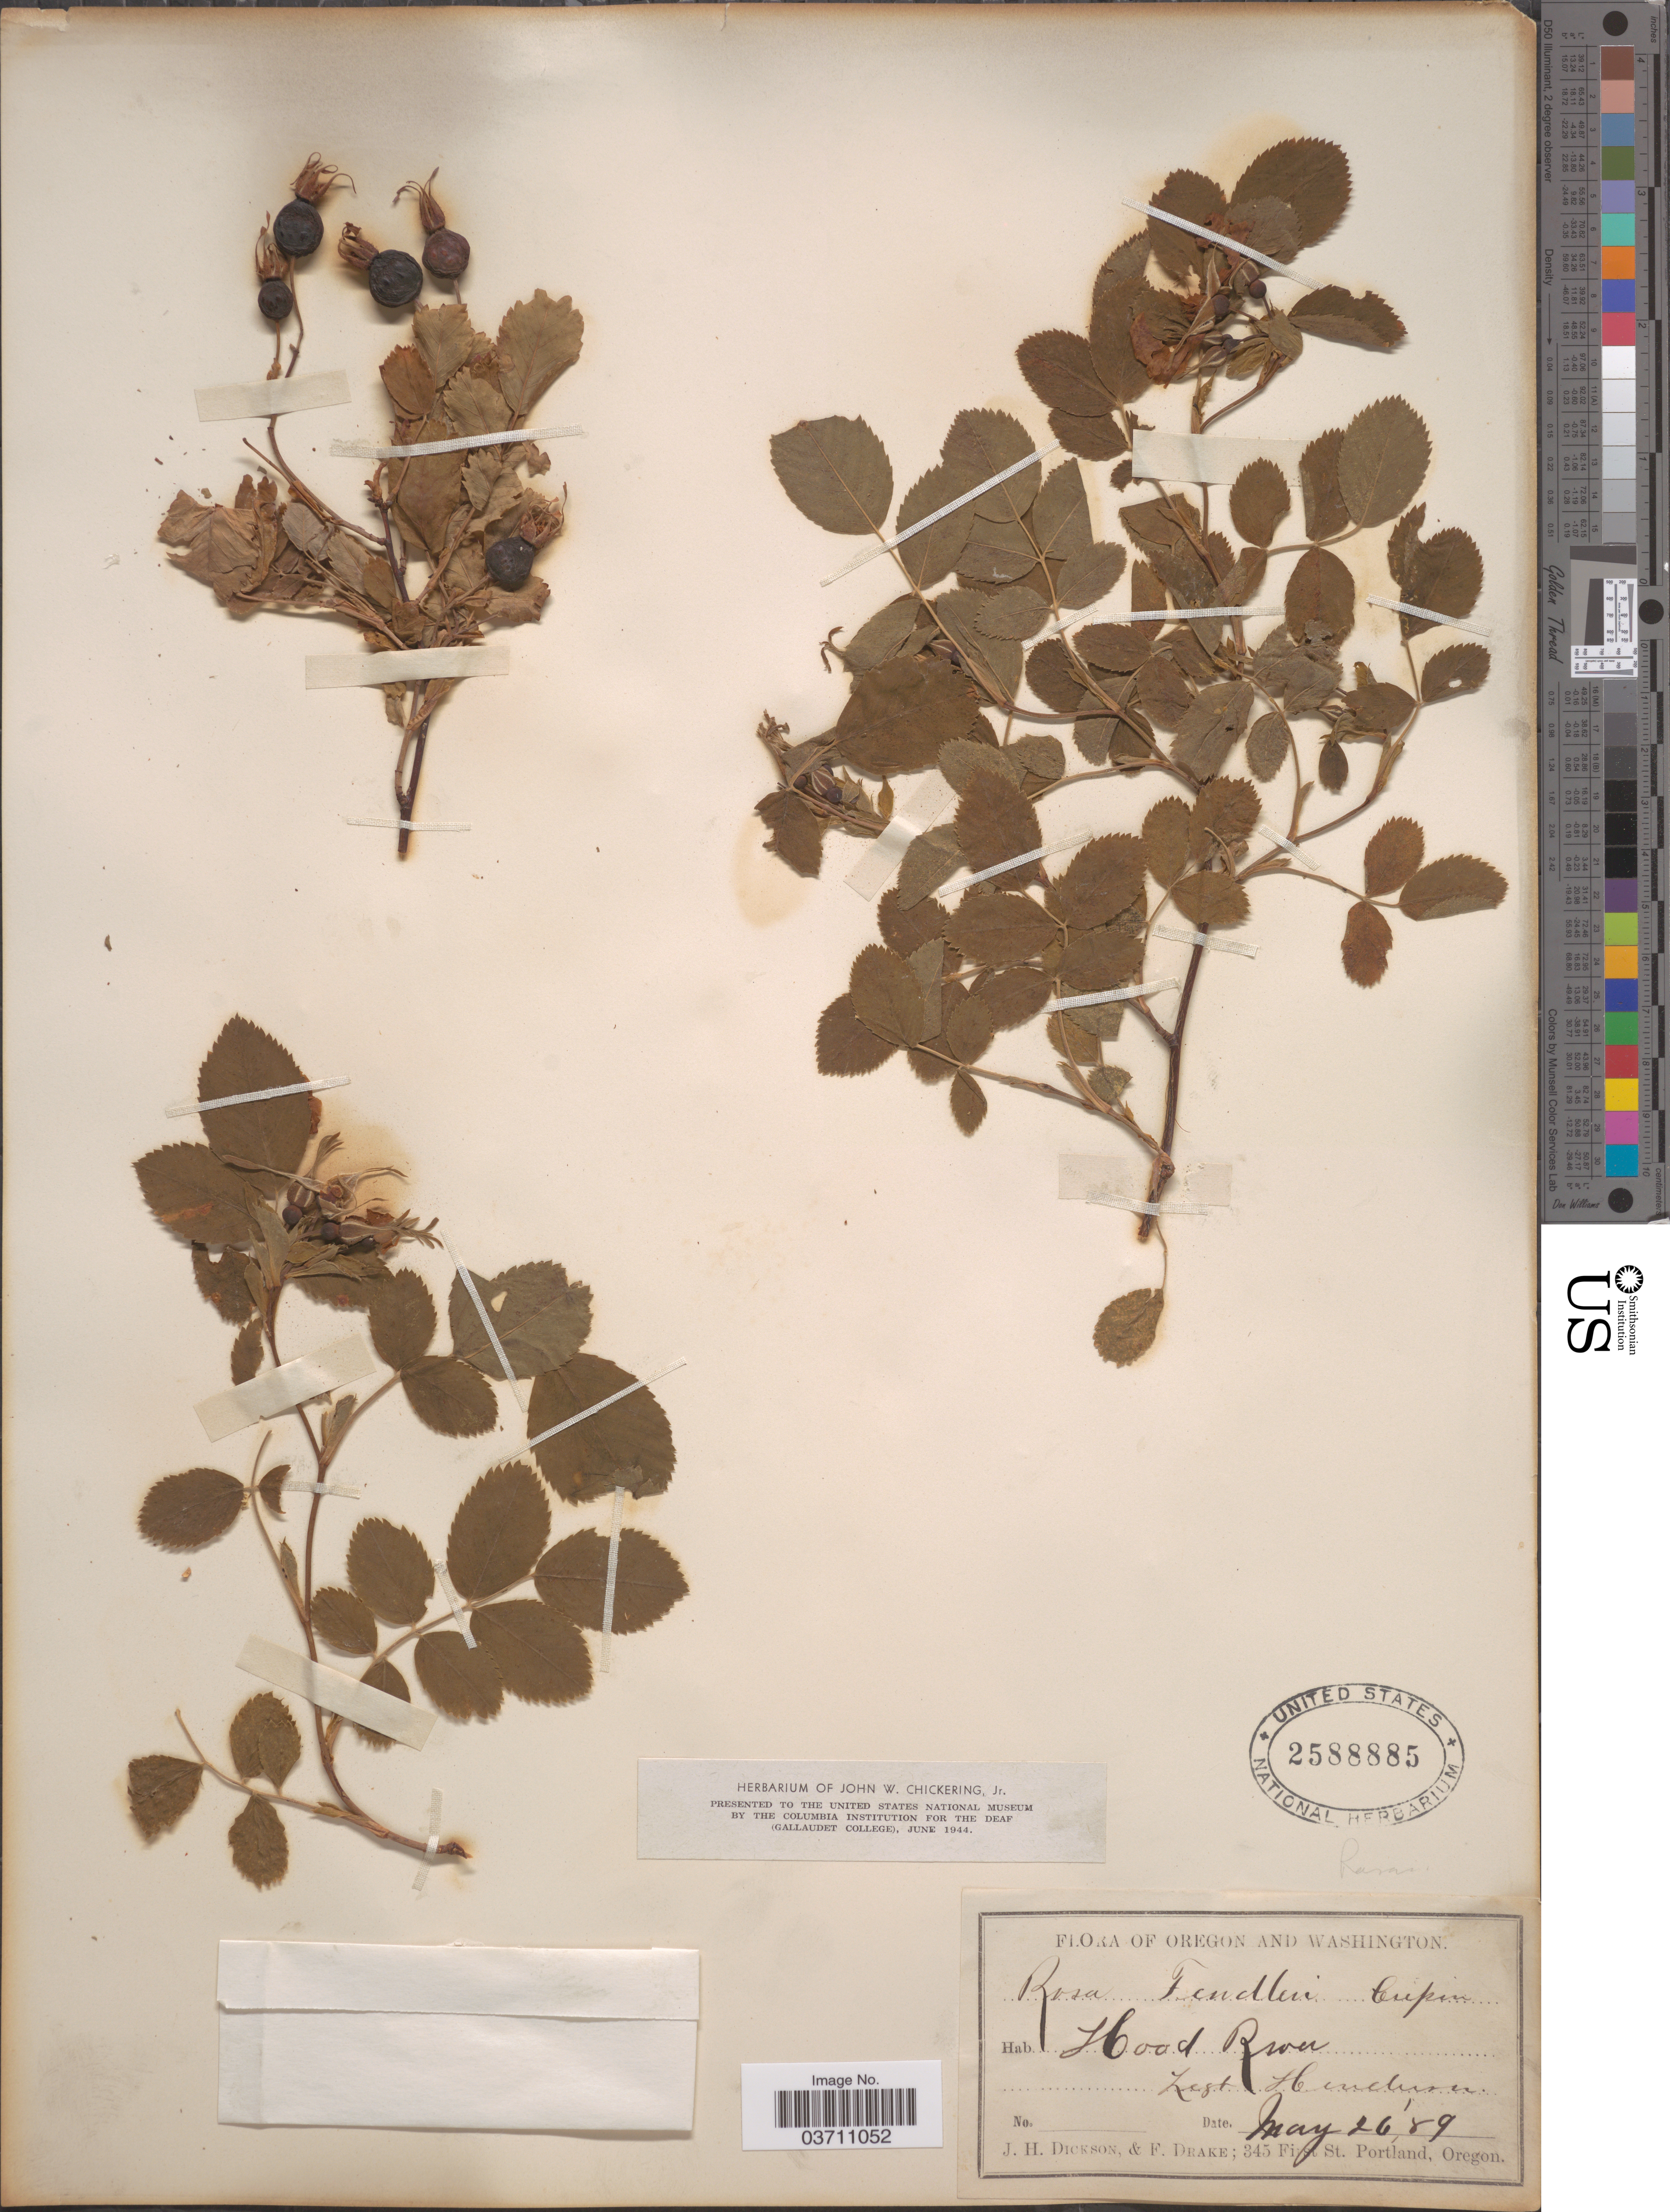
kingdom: Plantae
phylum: Tracheophyta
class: Magnoliopsida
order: Rosales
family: Rosaceae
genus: Rosa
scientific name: Rosa fendleri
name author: Crép.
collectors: Henderson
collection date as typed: Transcribed d/m/y: 26/5/89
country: United States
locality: Oregon and Washington. Hood River.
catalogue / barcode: US 2588885